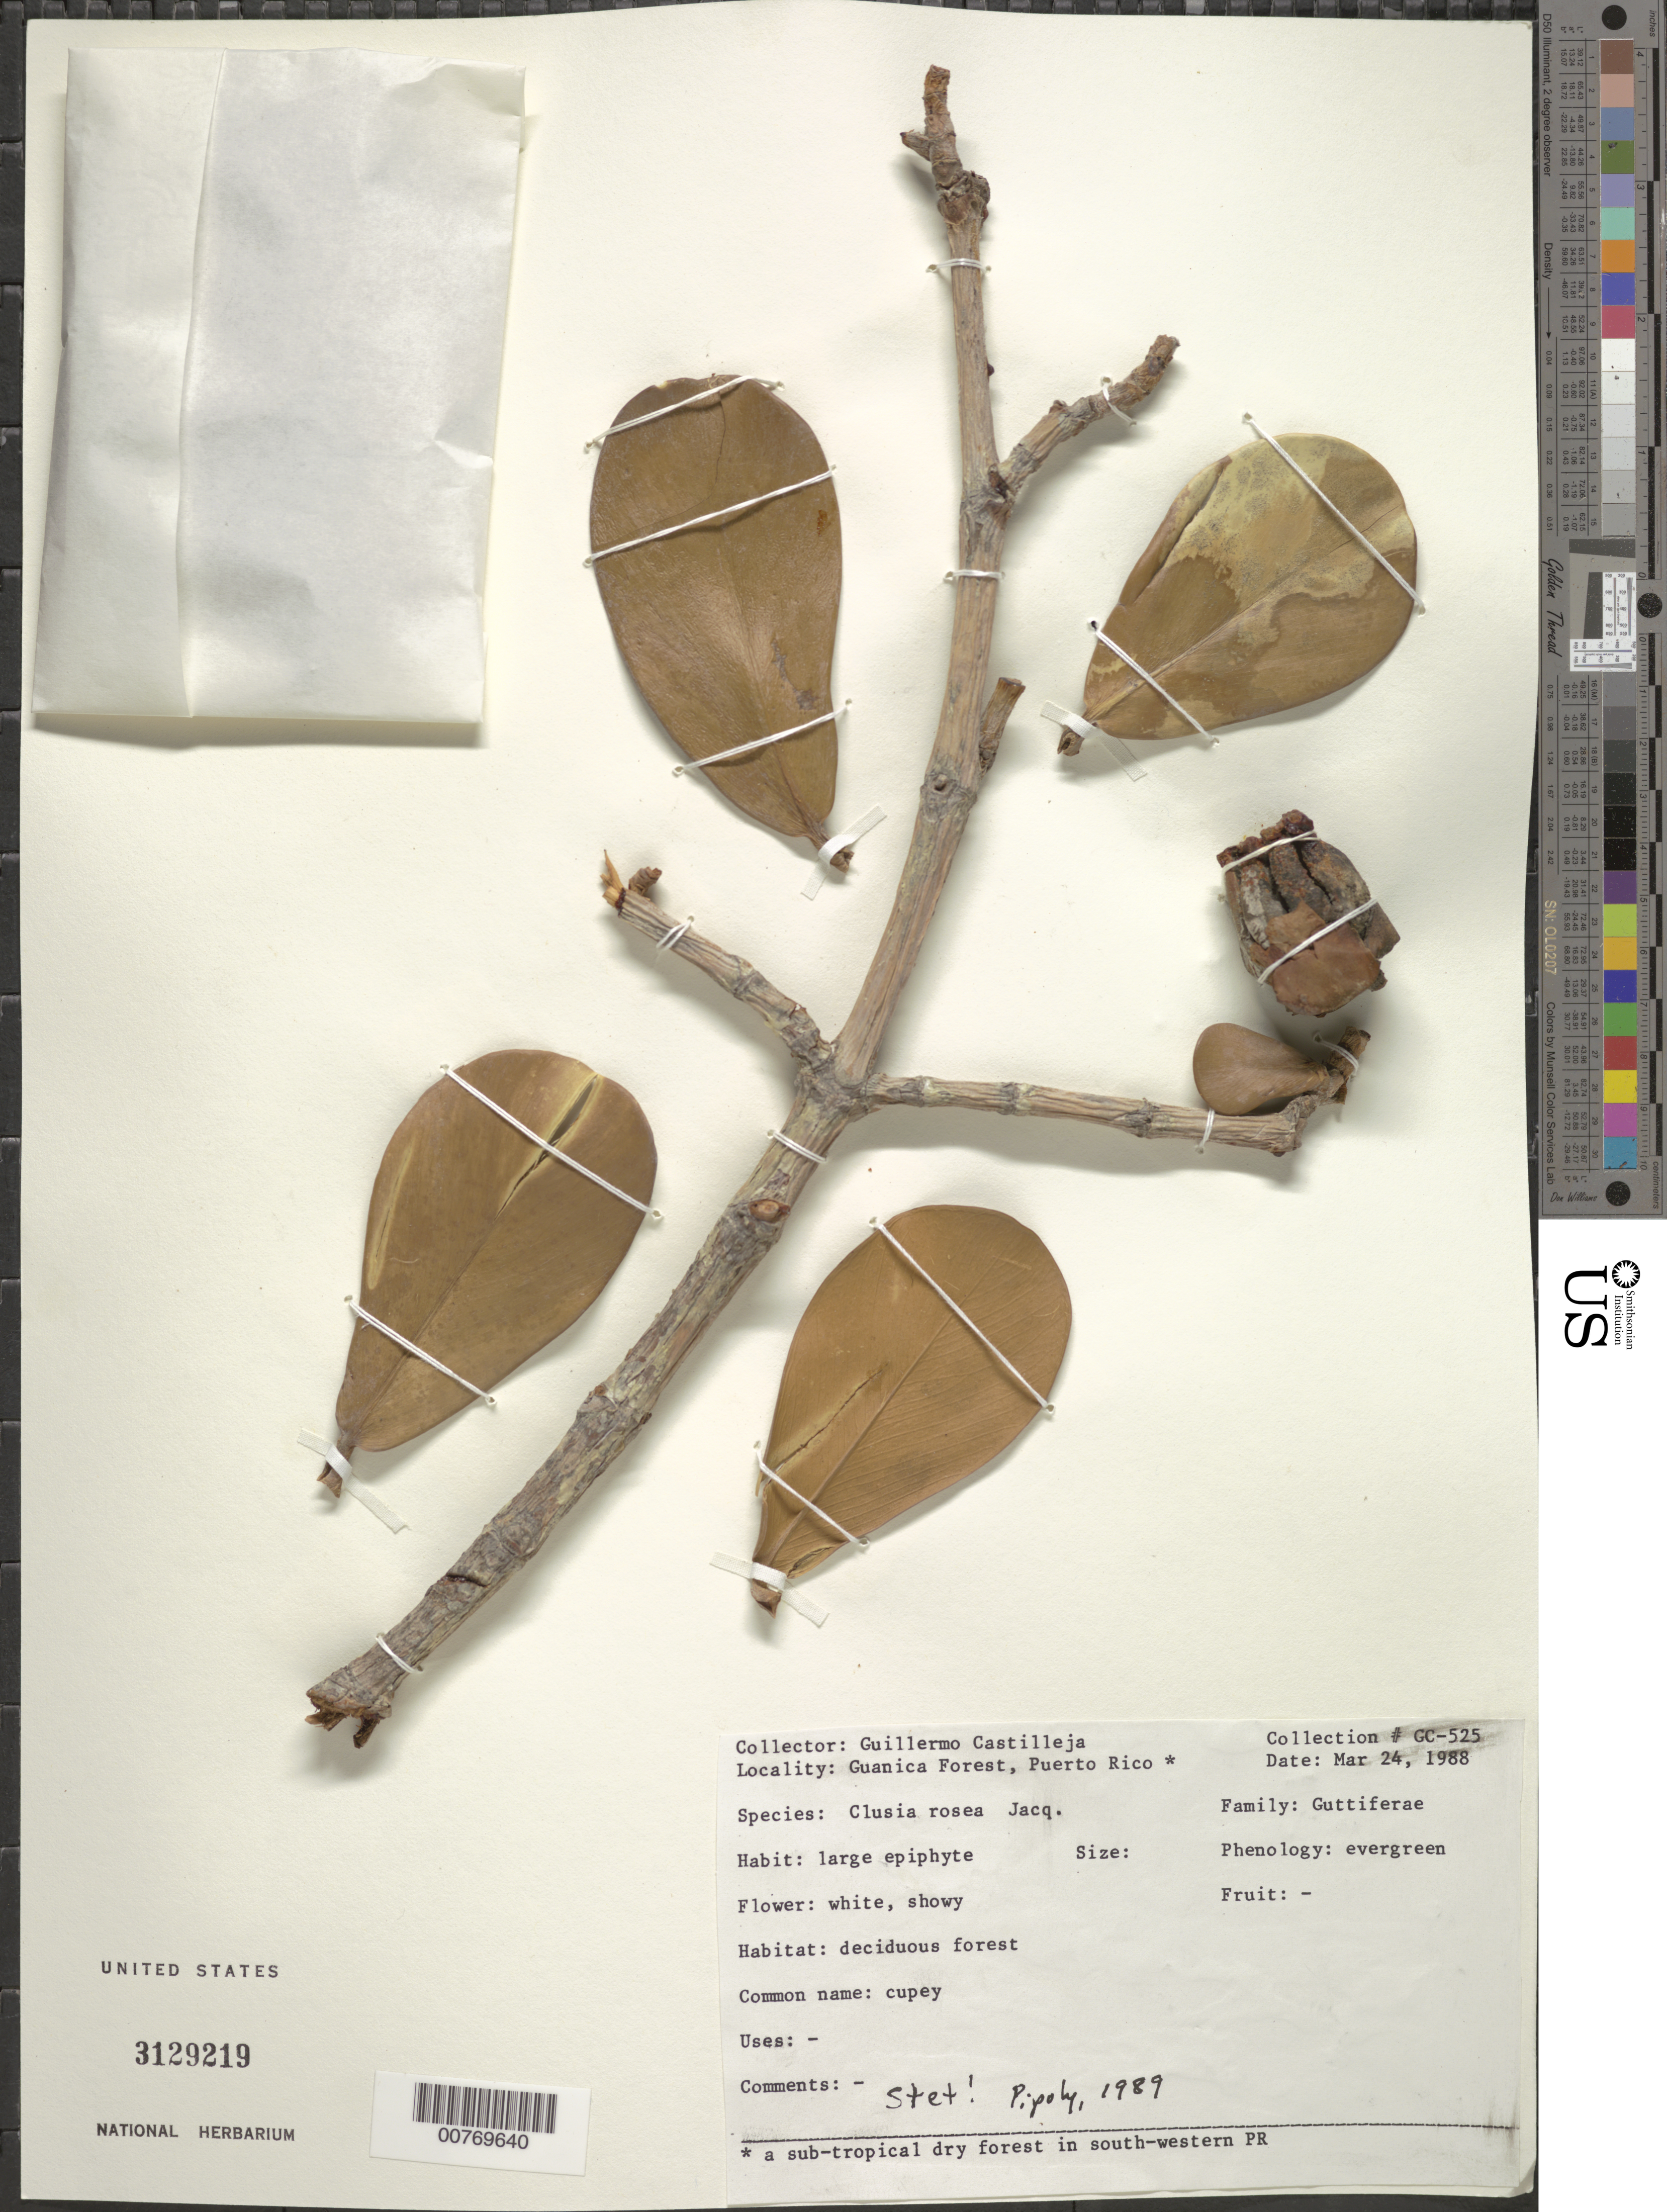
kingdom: Plantae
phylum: Tracheophyta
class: Magnoliopsida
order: Malpighiales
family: Clusiaceae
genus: Clusia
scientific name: Clusia rosea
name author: Jacq.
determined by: Pipoly, --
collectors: G. Castilleja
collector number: GC525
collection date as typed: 24 Mar 1988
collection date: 1988-03-24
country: Puerto Rico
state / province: Guánica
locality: Guanica Forest (sub-tropical dry forest in south-western PR).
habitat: Deciduous forest.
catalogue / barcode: US 3129219